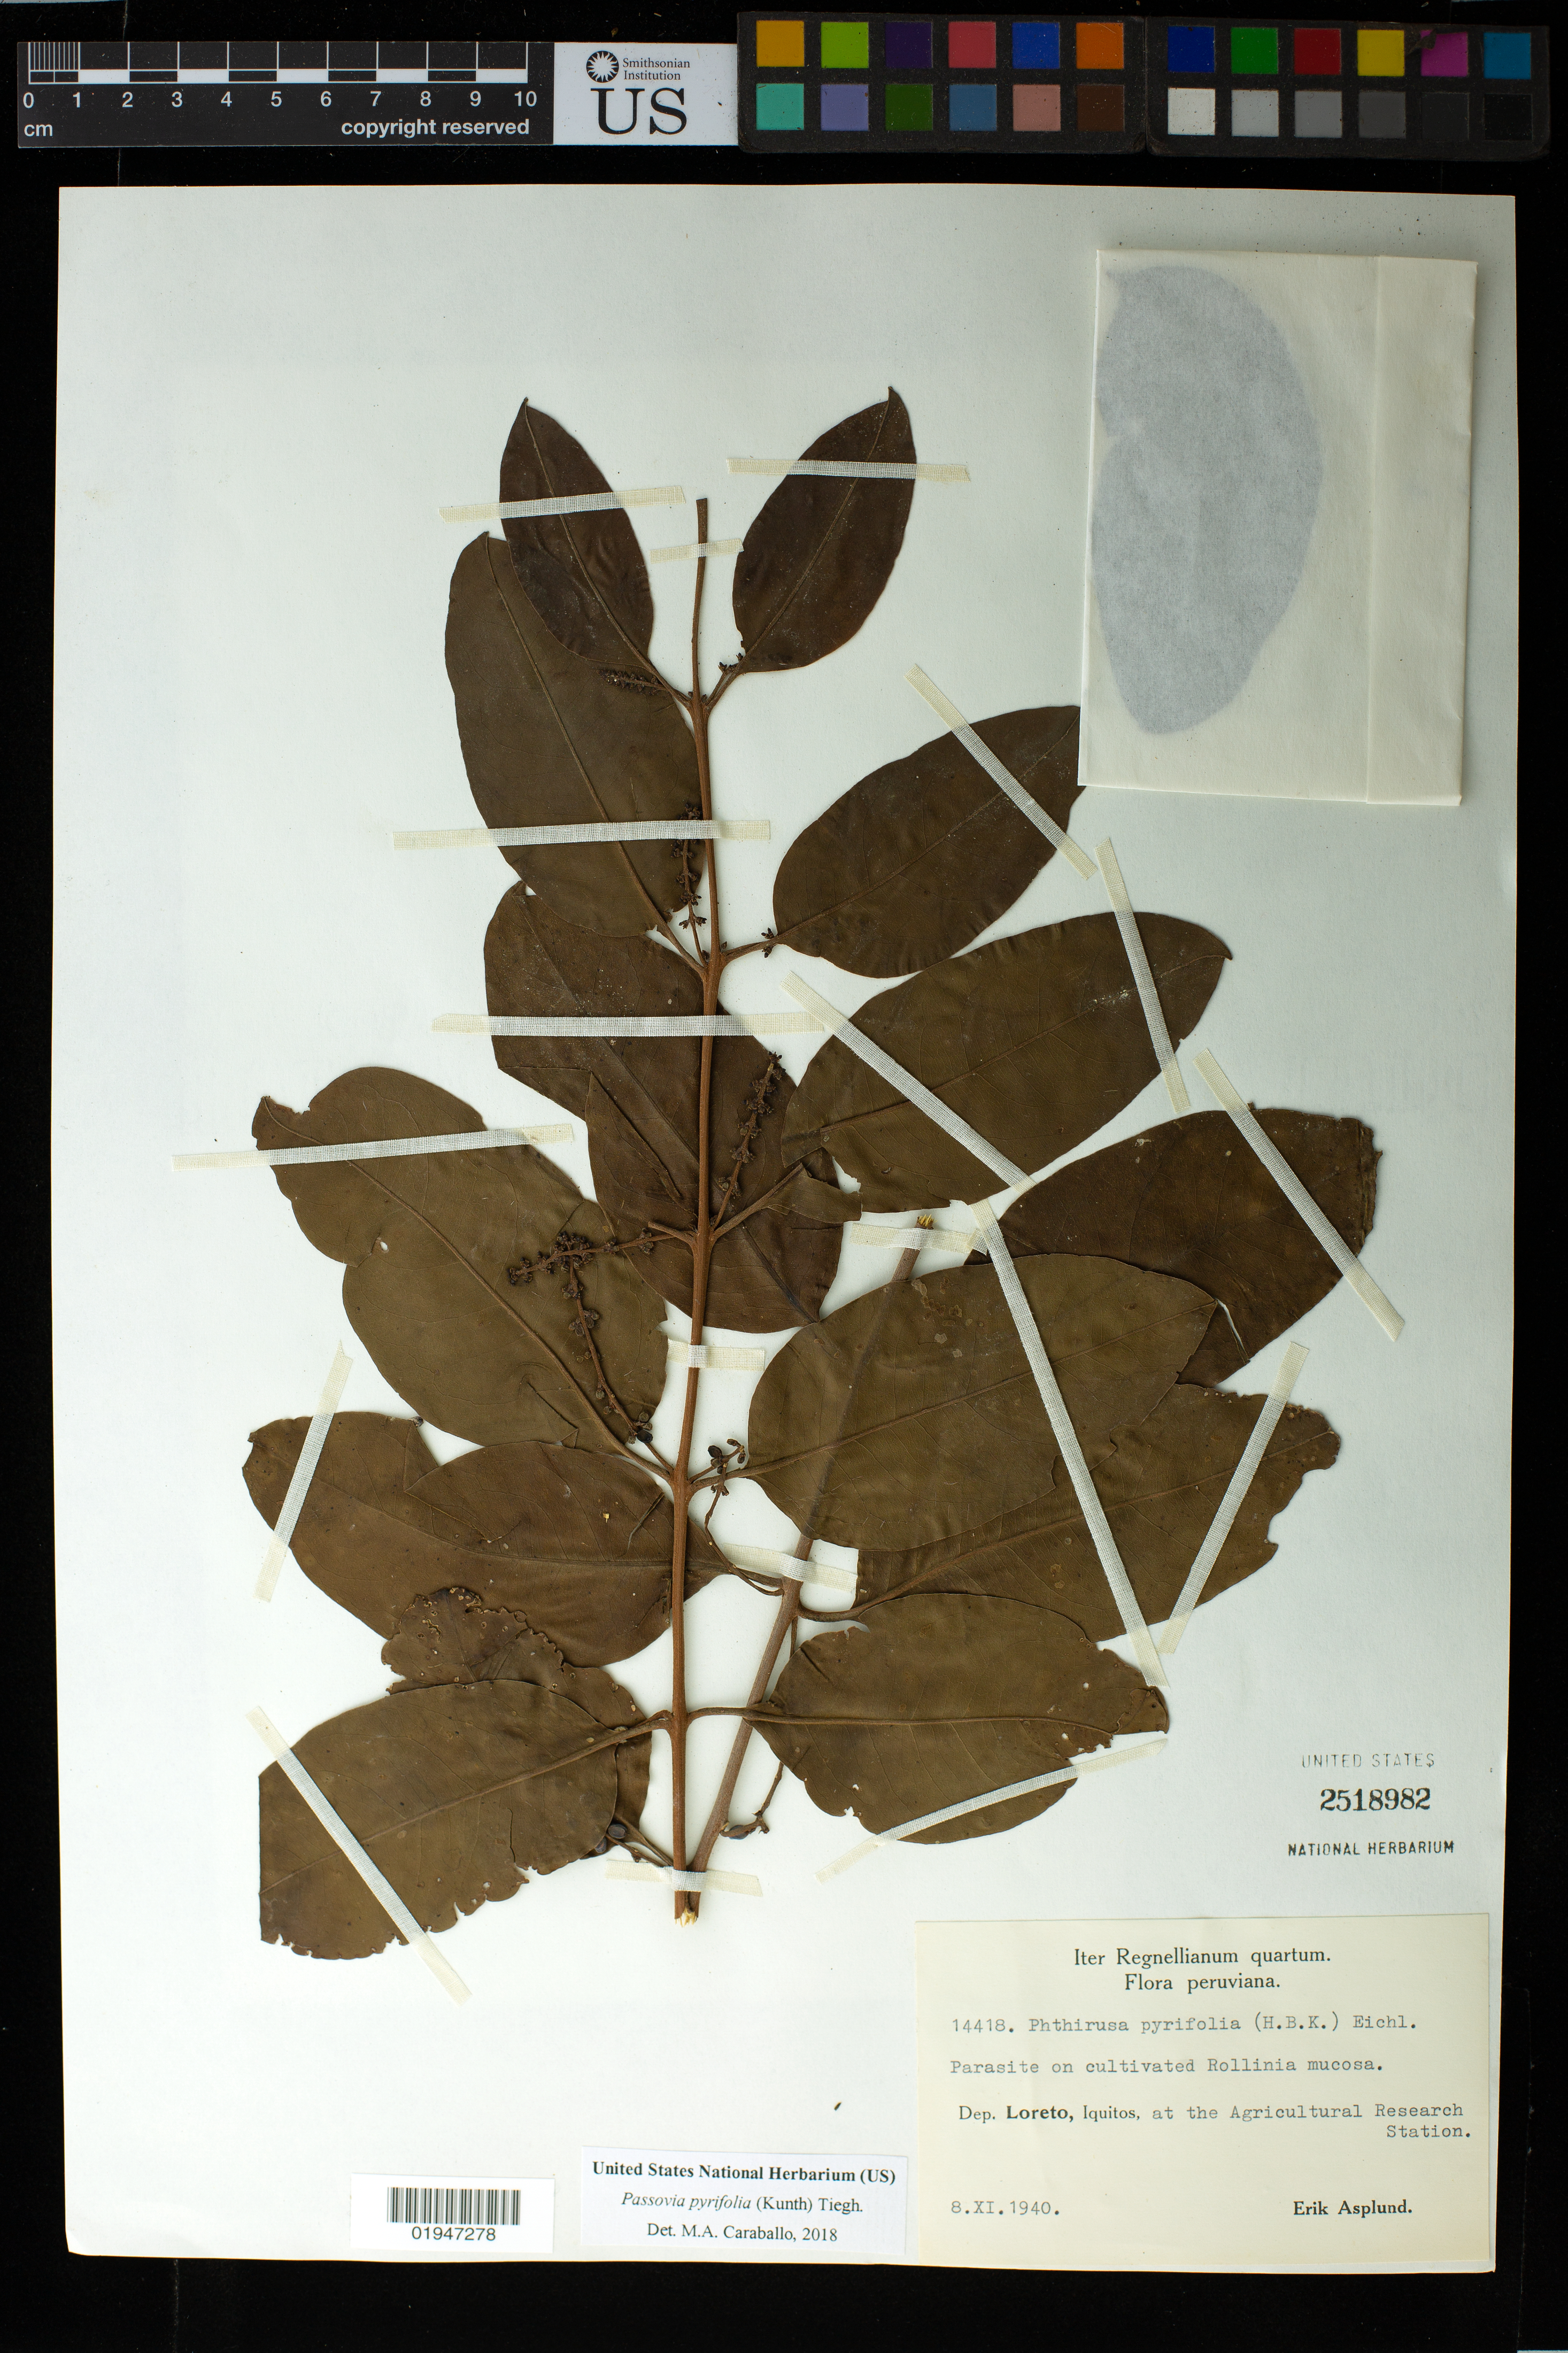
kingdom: Plantae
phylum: Tracheophyta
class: Magnoliopsida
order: Santalales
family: Loranthaceae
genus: Passovia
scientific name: Passovia pyrifolia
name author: (Kunth) Tiegh.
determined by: Caraballo-Ortiz, Marcos A., (MISS), University of Mississippi (UNITED STATES)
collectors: E. Asplund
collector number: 14418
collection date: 1940-11-08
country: Peru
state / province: Huánuco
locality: Iquitos, at the Agricultural Reserach Statioin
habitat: On cultivated Rollinia mucosa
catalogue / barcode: US 2518982